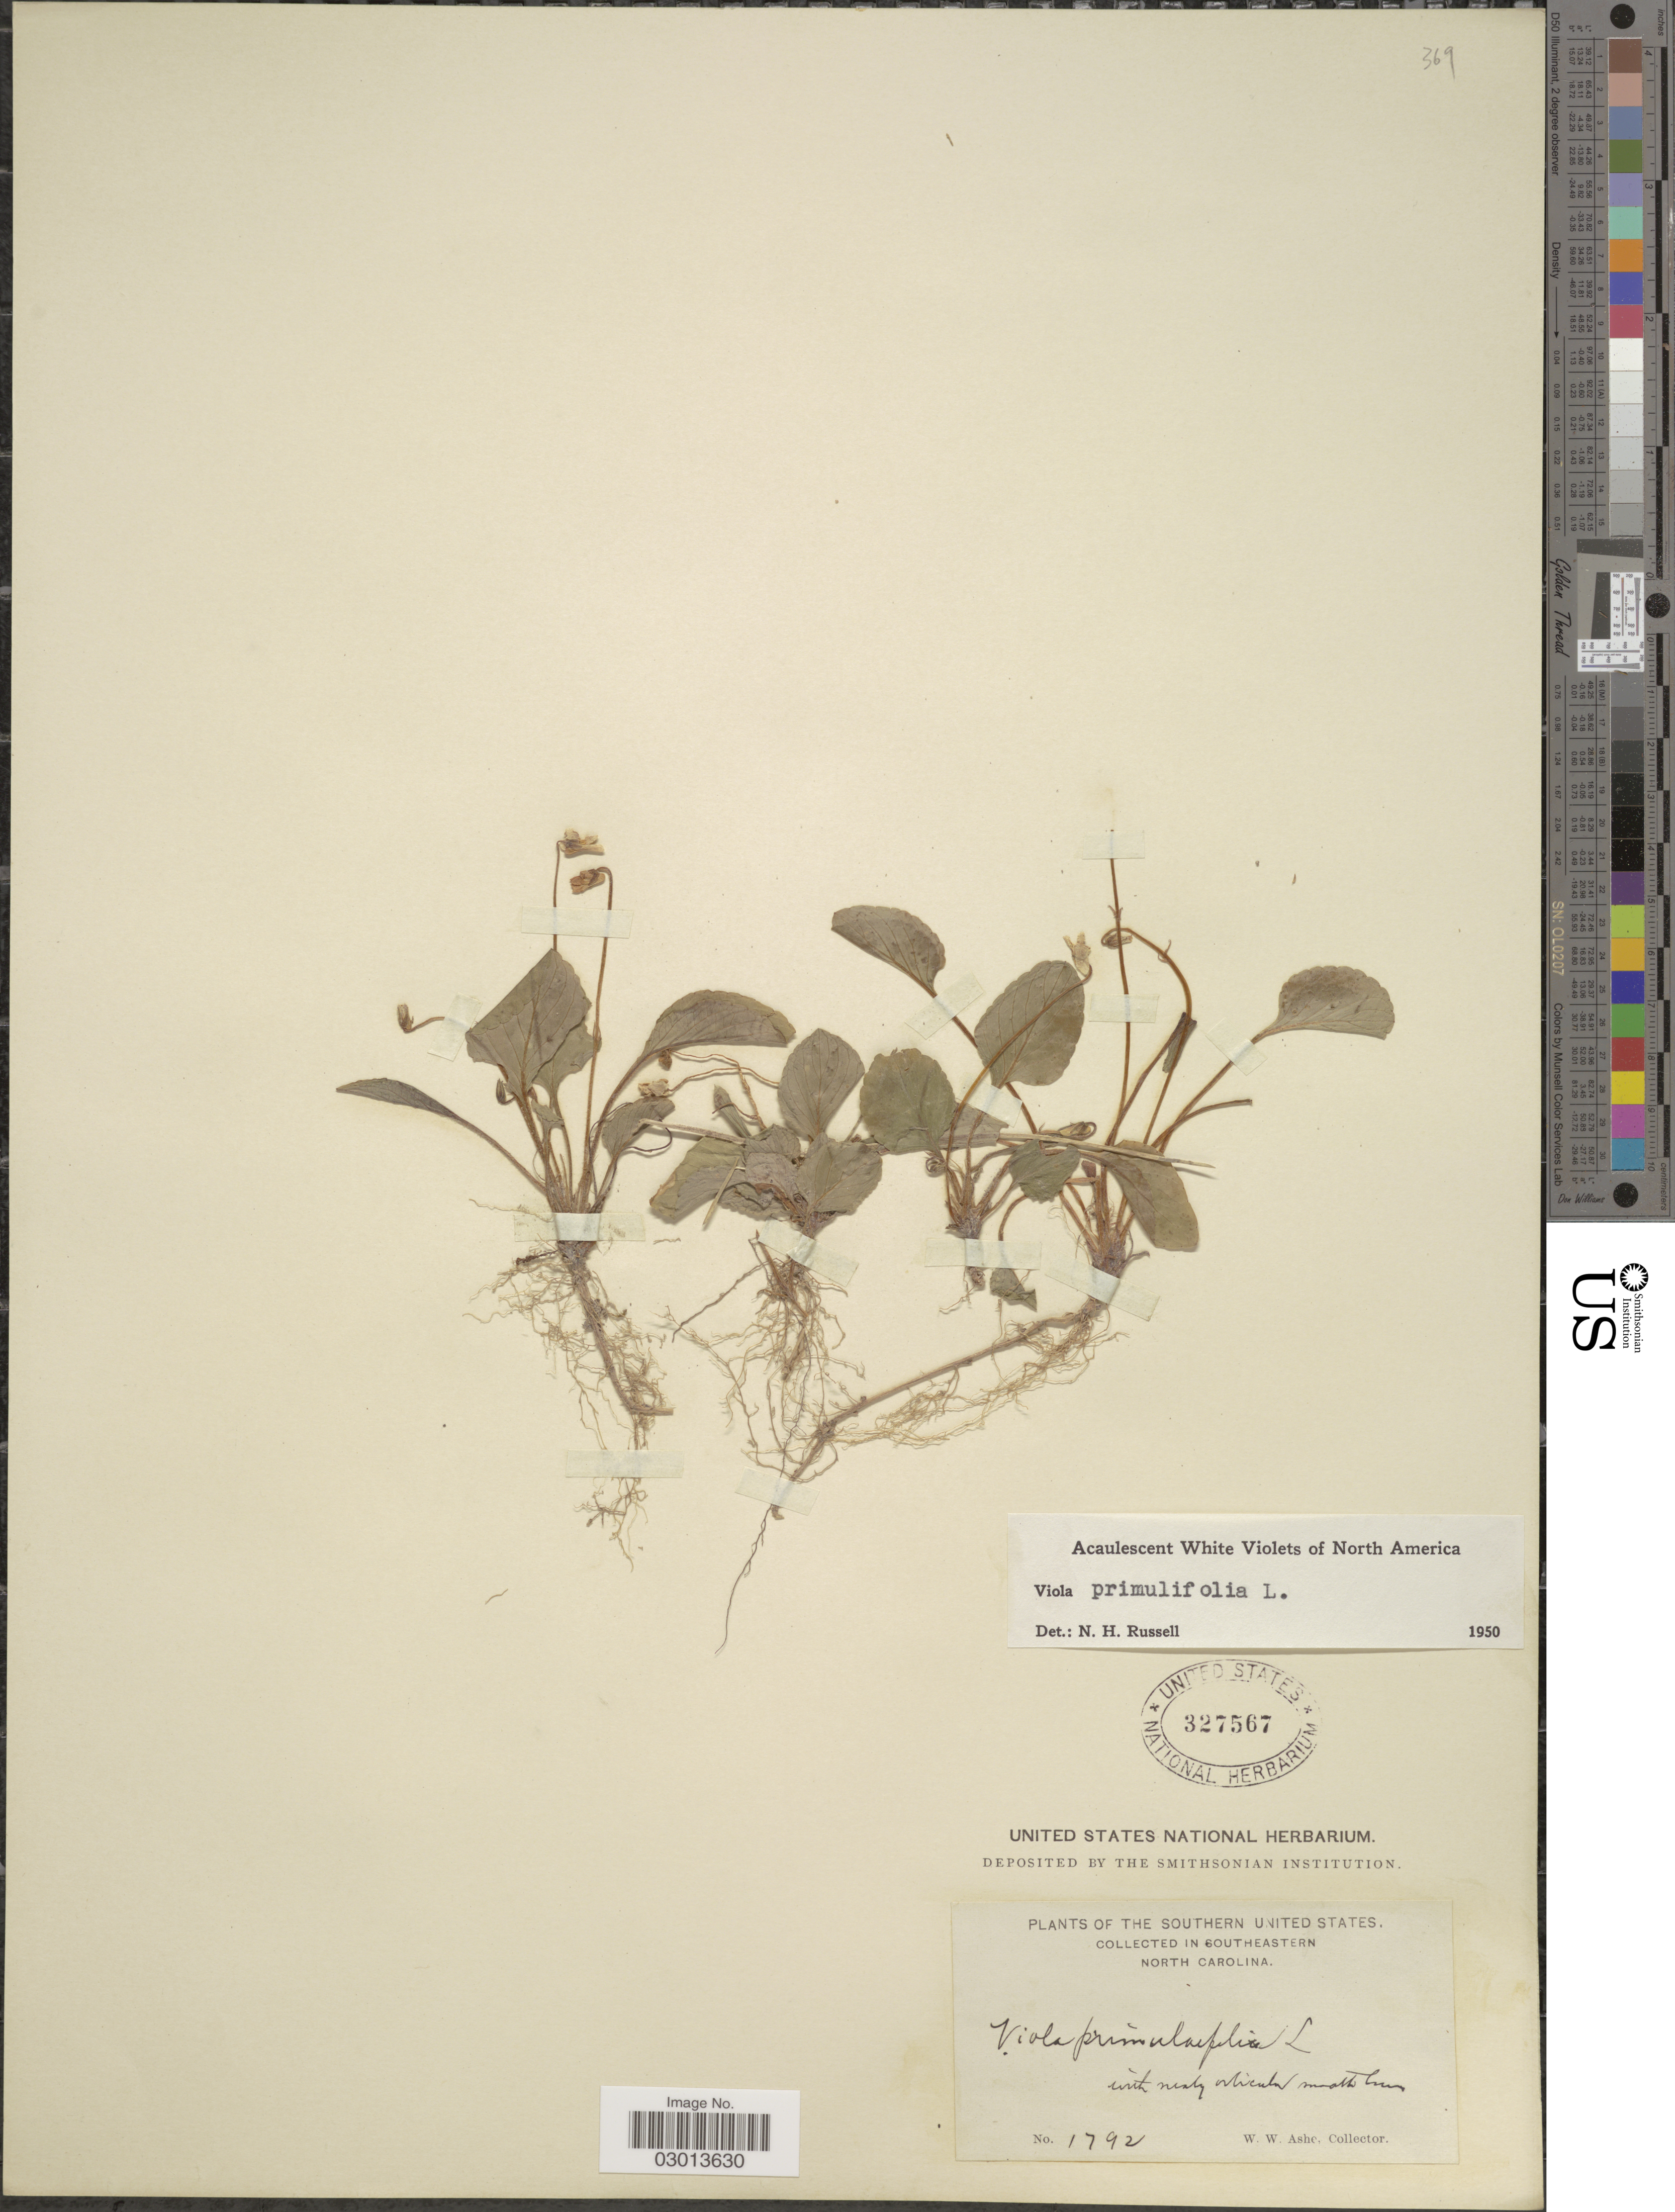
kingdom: Plantae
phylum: Tracheophyta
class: Magnoliopsida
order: Malpighiales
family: Violaceae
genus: Viola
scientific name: Viola primulifolia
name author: L.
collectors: W. W. Ashe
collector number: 1792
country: United States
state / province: North Carolina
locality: Southern United States. Southeastern North Carolina.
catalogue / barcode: US 327567